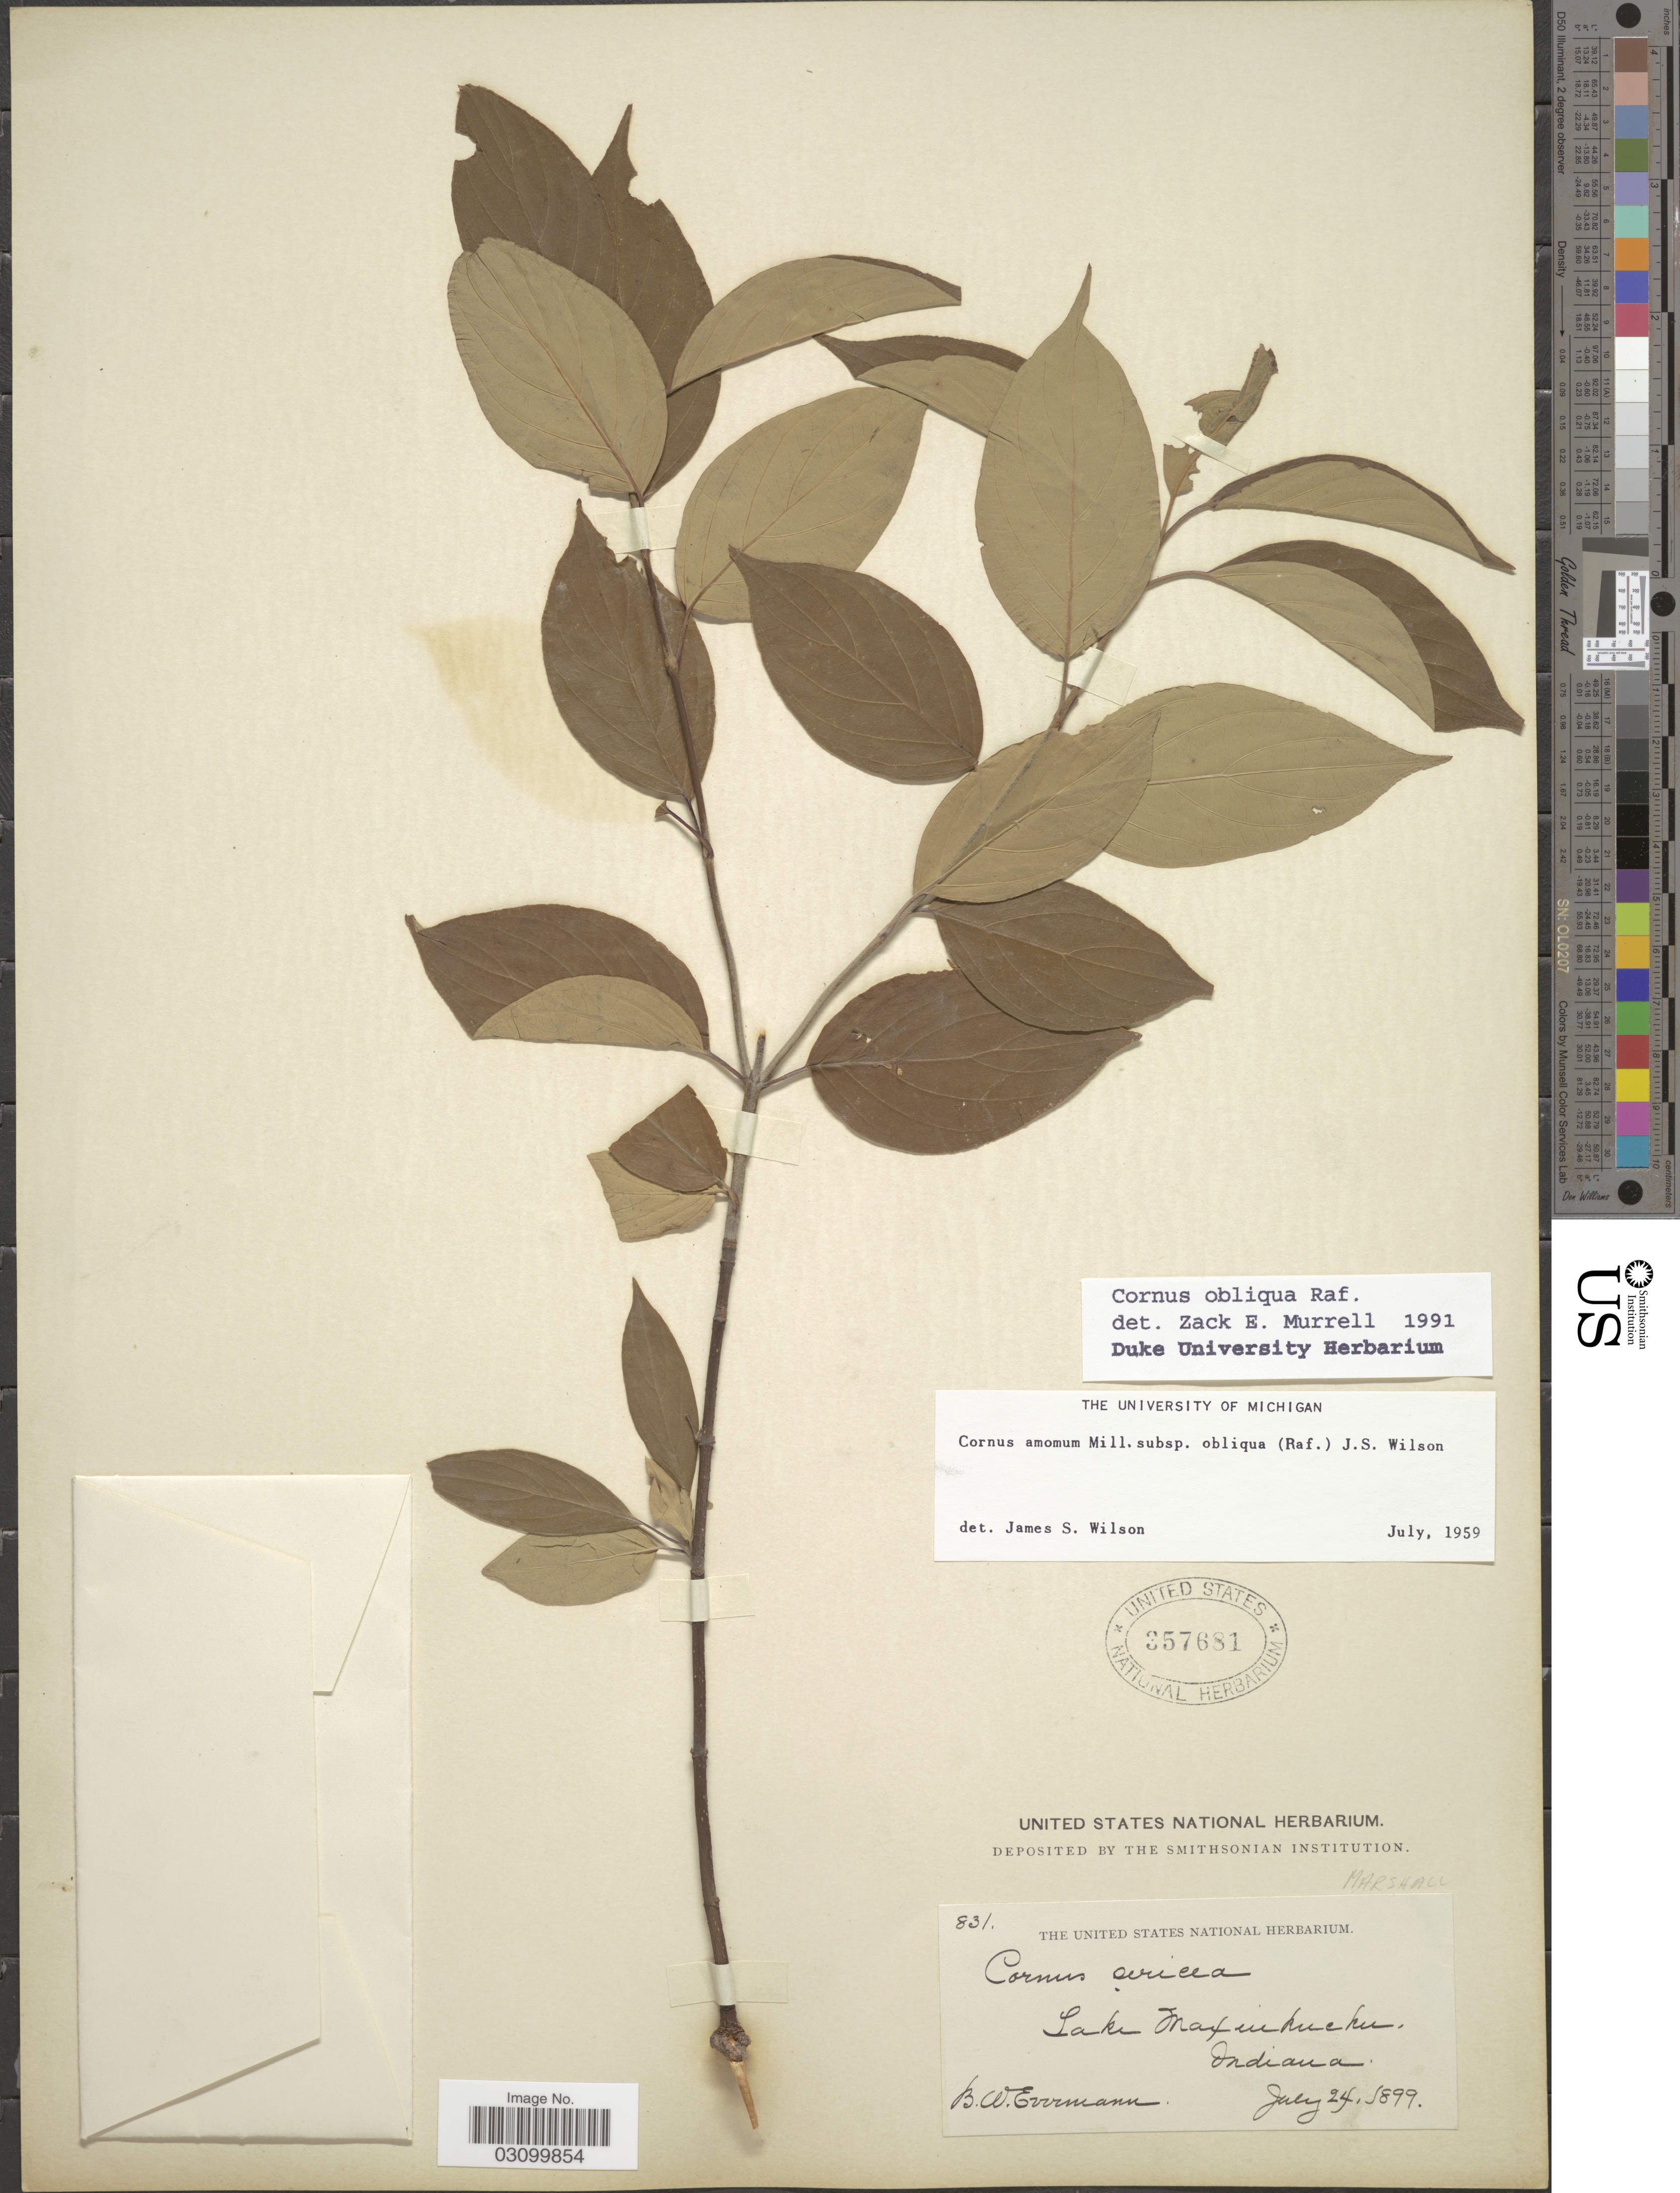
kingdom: Plantae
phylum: Tracheophyta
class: Magnoliopsida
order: Cornales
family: Cornaceae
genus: Cornus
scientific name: Cornus obliqua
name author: Raf.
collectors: B. W. Evermann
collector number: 831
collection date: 1899-07-24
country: United States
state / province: Indiana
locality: Lake Maxinkuckee. Marshall.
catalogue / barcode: US 357681